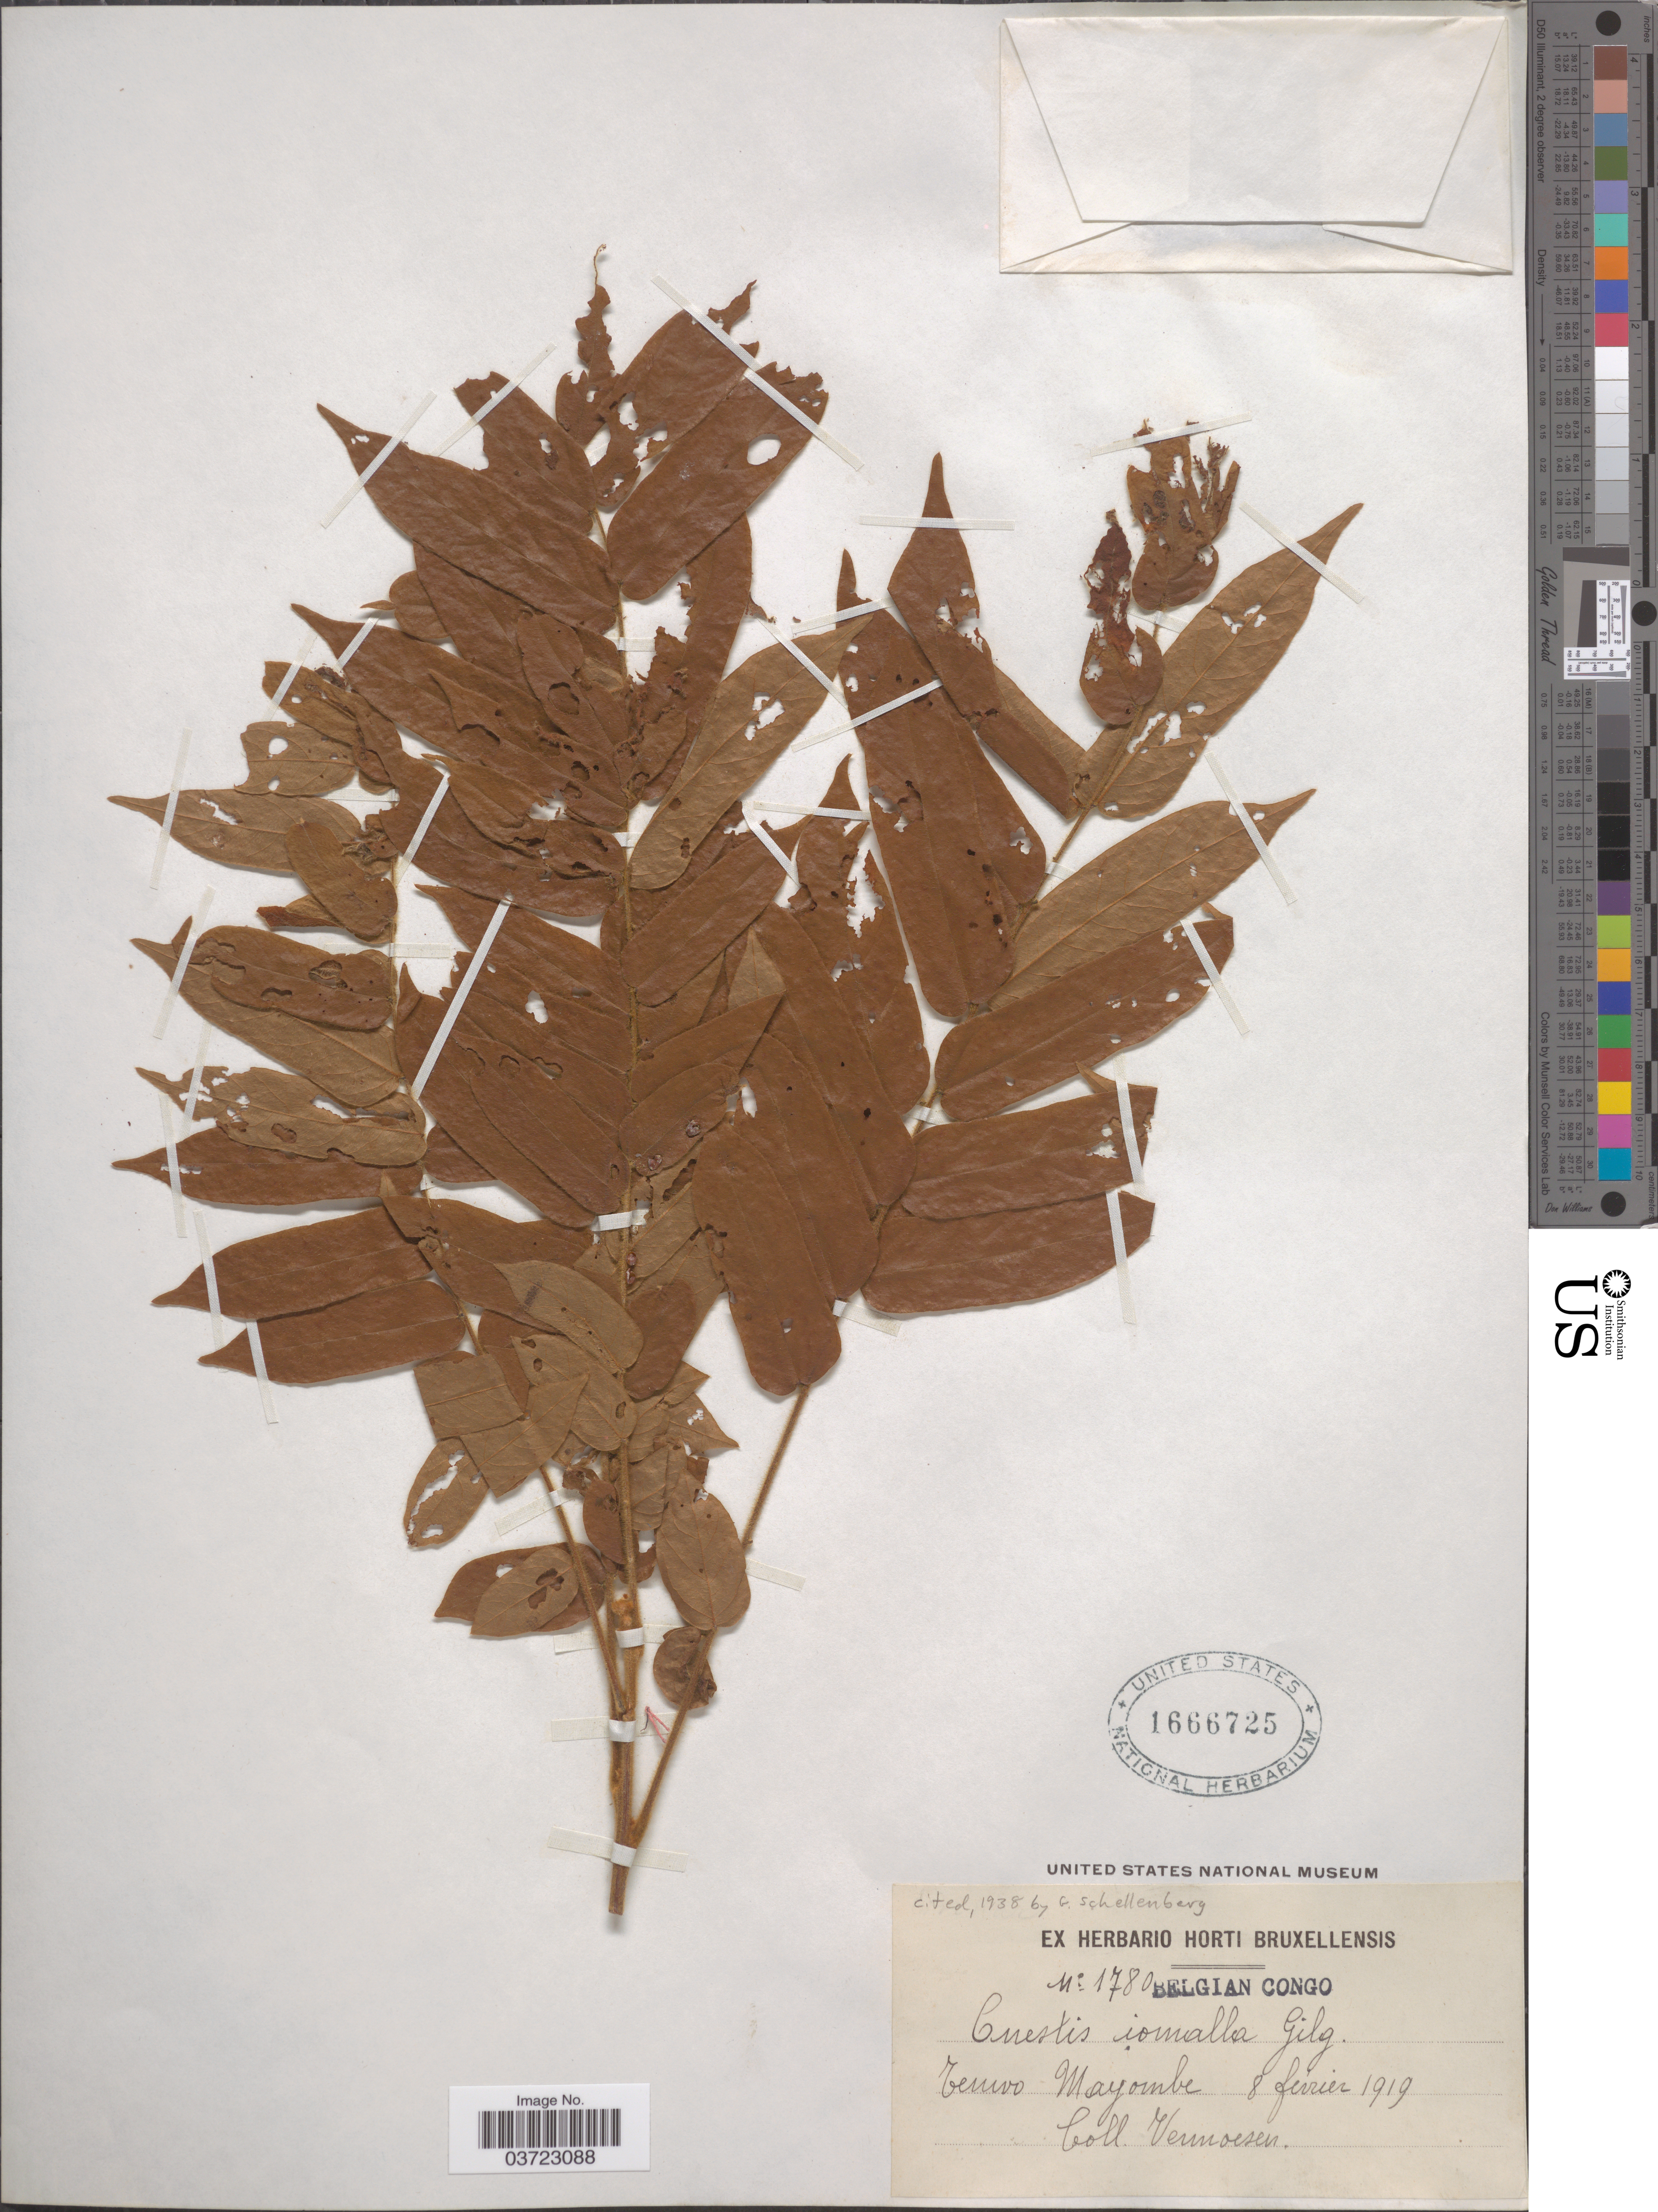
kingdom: Plantae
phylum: Tracheophyta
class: Magnoliopsida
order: Oxalidales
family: Connaraceae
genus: Cnestis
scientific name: Cnestis corniculata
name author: Lam.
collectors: -- Vermoesen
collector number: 1780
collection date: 1919-02-08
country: Congo, Democratic Republic of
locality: Belgian Congo. Temvo Mayombe.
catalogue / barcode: US 1666725